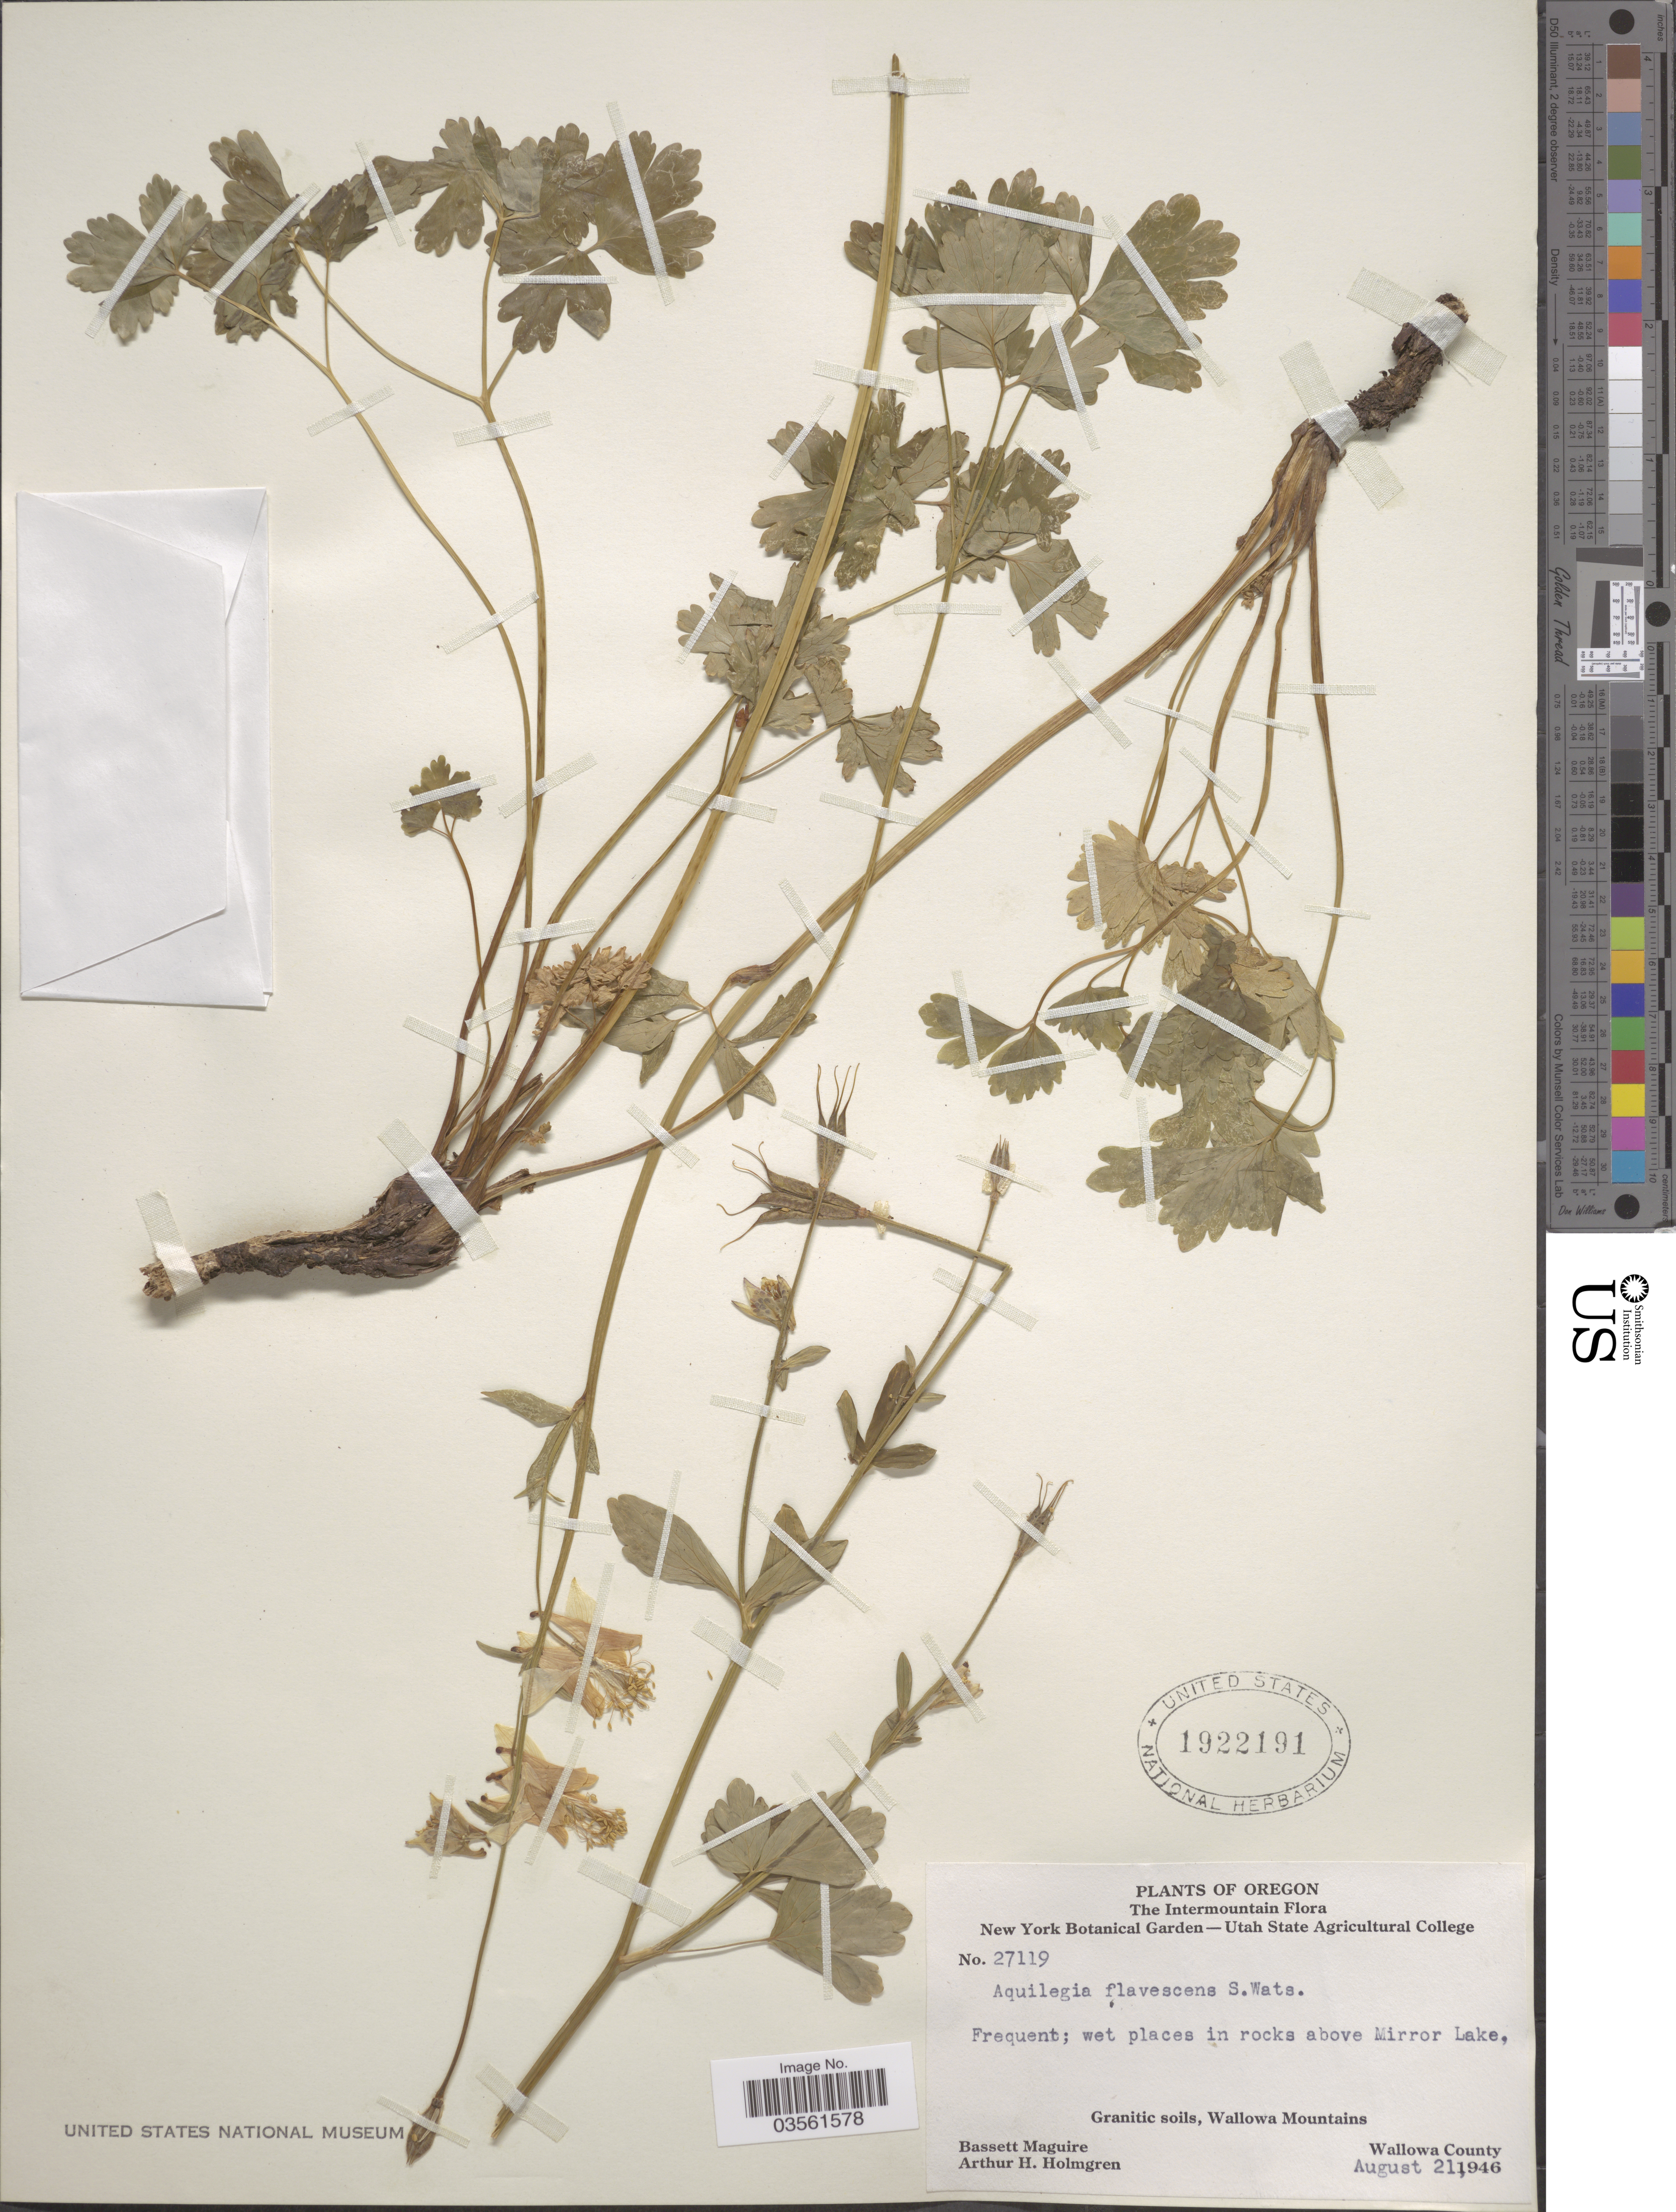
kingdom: Plantae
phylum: Tracheophyta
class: Magnoliopsida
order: Ranunculales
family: Ranunculaceae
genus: Aquilegia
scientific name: Aquilegia flavescens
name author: S. Watson in C. King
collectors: B. Maguire & A. H. Holmgren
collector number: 27119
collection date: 1946-08-21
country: United States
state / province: Oregon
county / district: Wallowa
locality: The Intermountain. Wet places in rocks above Mirror Lake. Granitic soils, Wallowa Mountains. Wallowa County.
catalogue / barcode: US 1922191